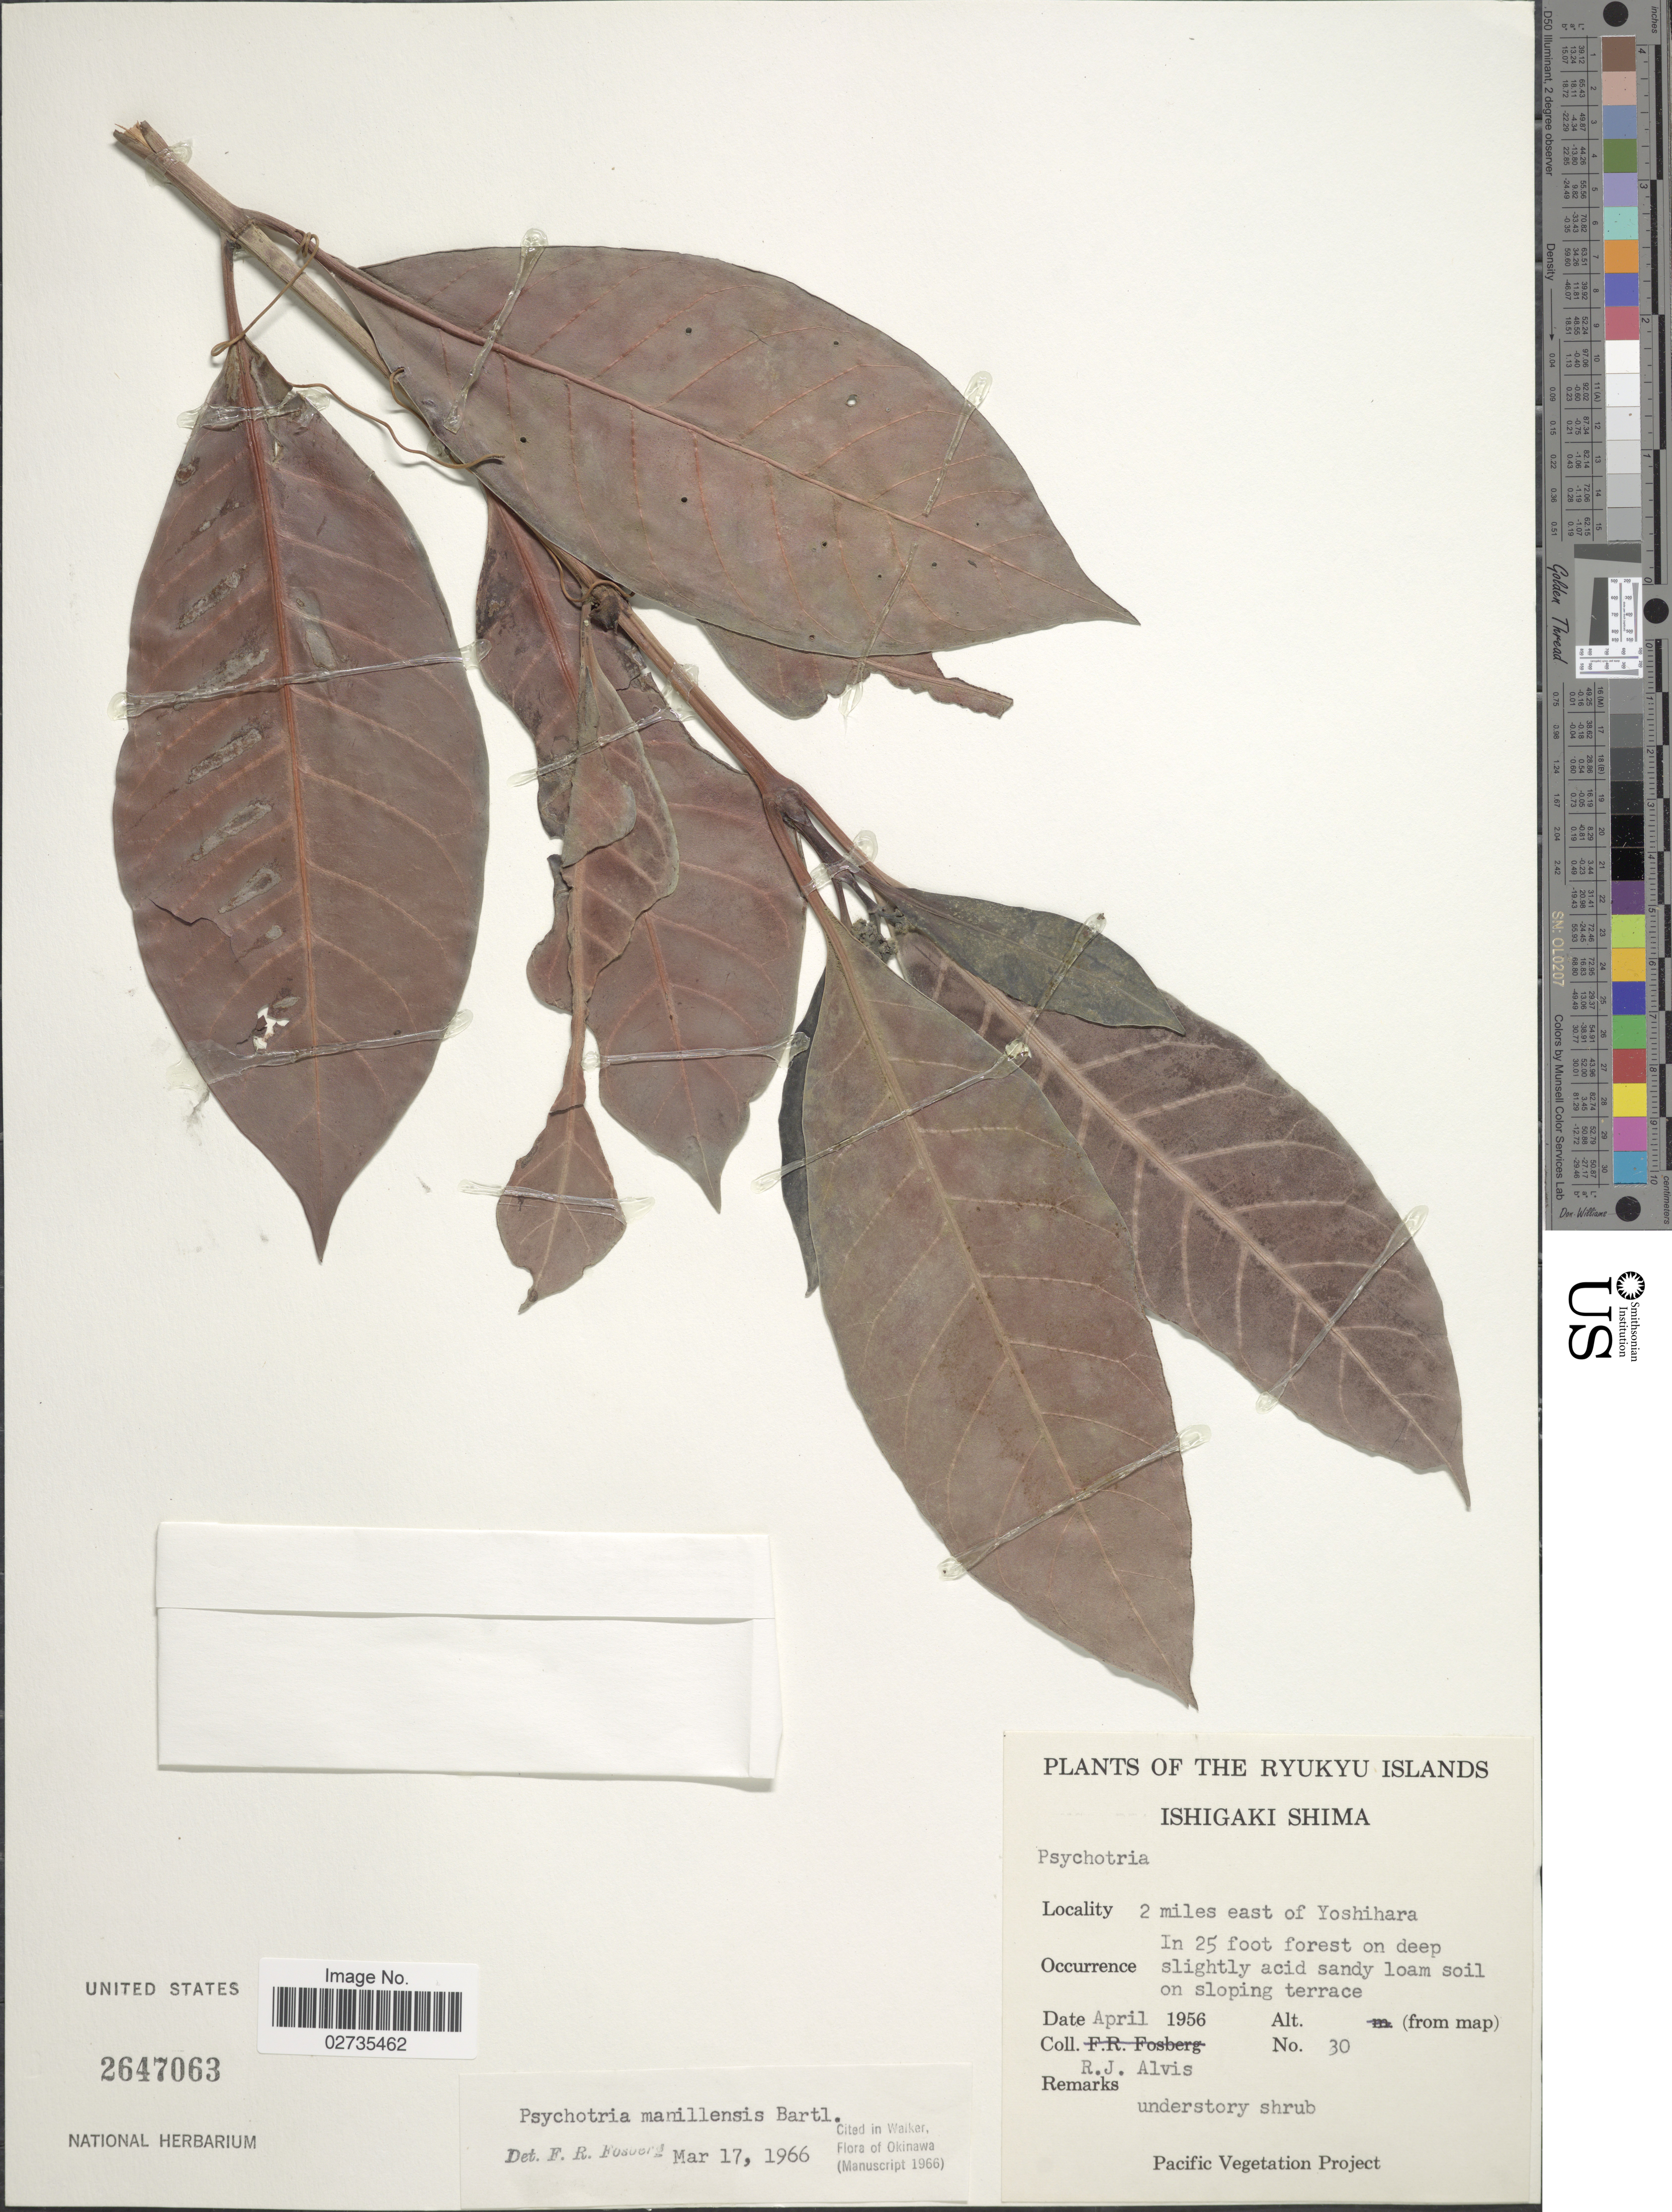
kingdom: Plantae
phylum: Tracheophyta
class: Magnoliopsida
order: Gentianales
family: Rubiaceae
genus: Psychotria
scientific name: Psychotria manillensis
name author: Bartl. ex DC.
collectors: R. Alvis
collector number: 30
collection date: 1956-04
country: Japan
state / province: Okinawa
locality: Ryukyu Islands. Ishigaki Shima. 2 miles east of Yoshihara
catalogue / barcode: US 2647063